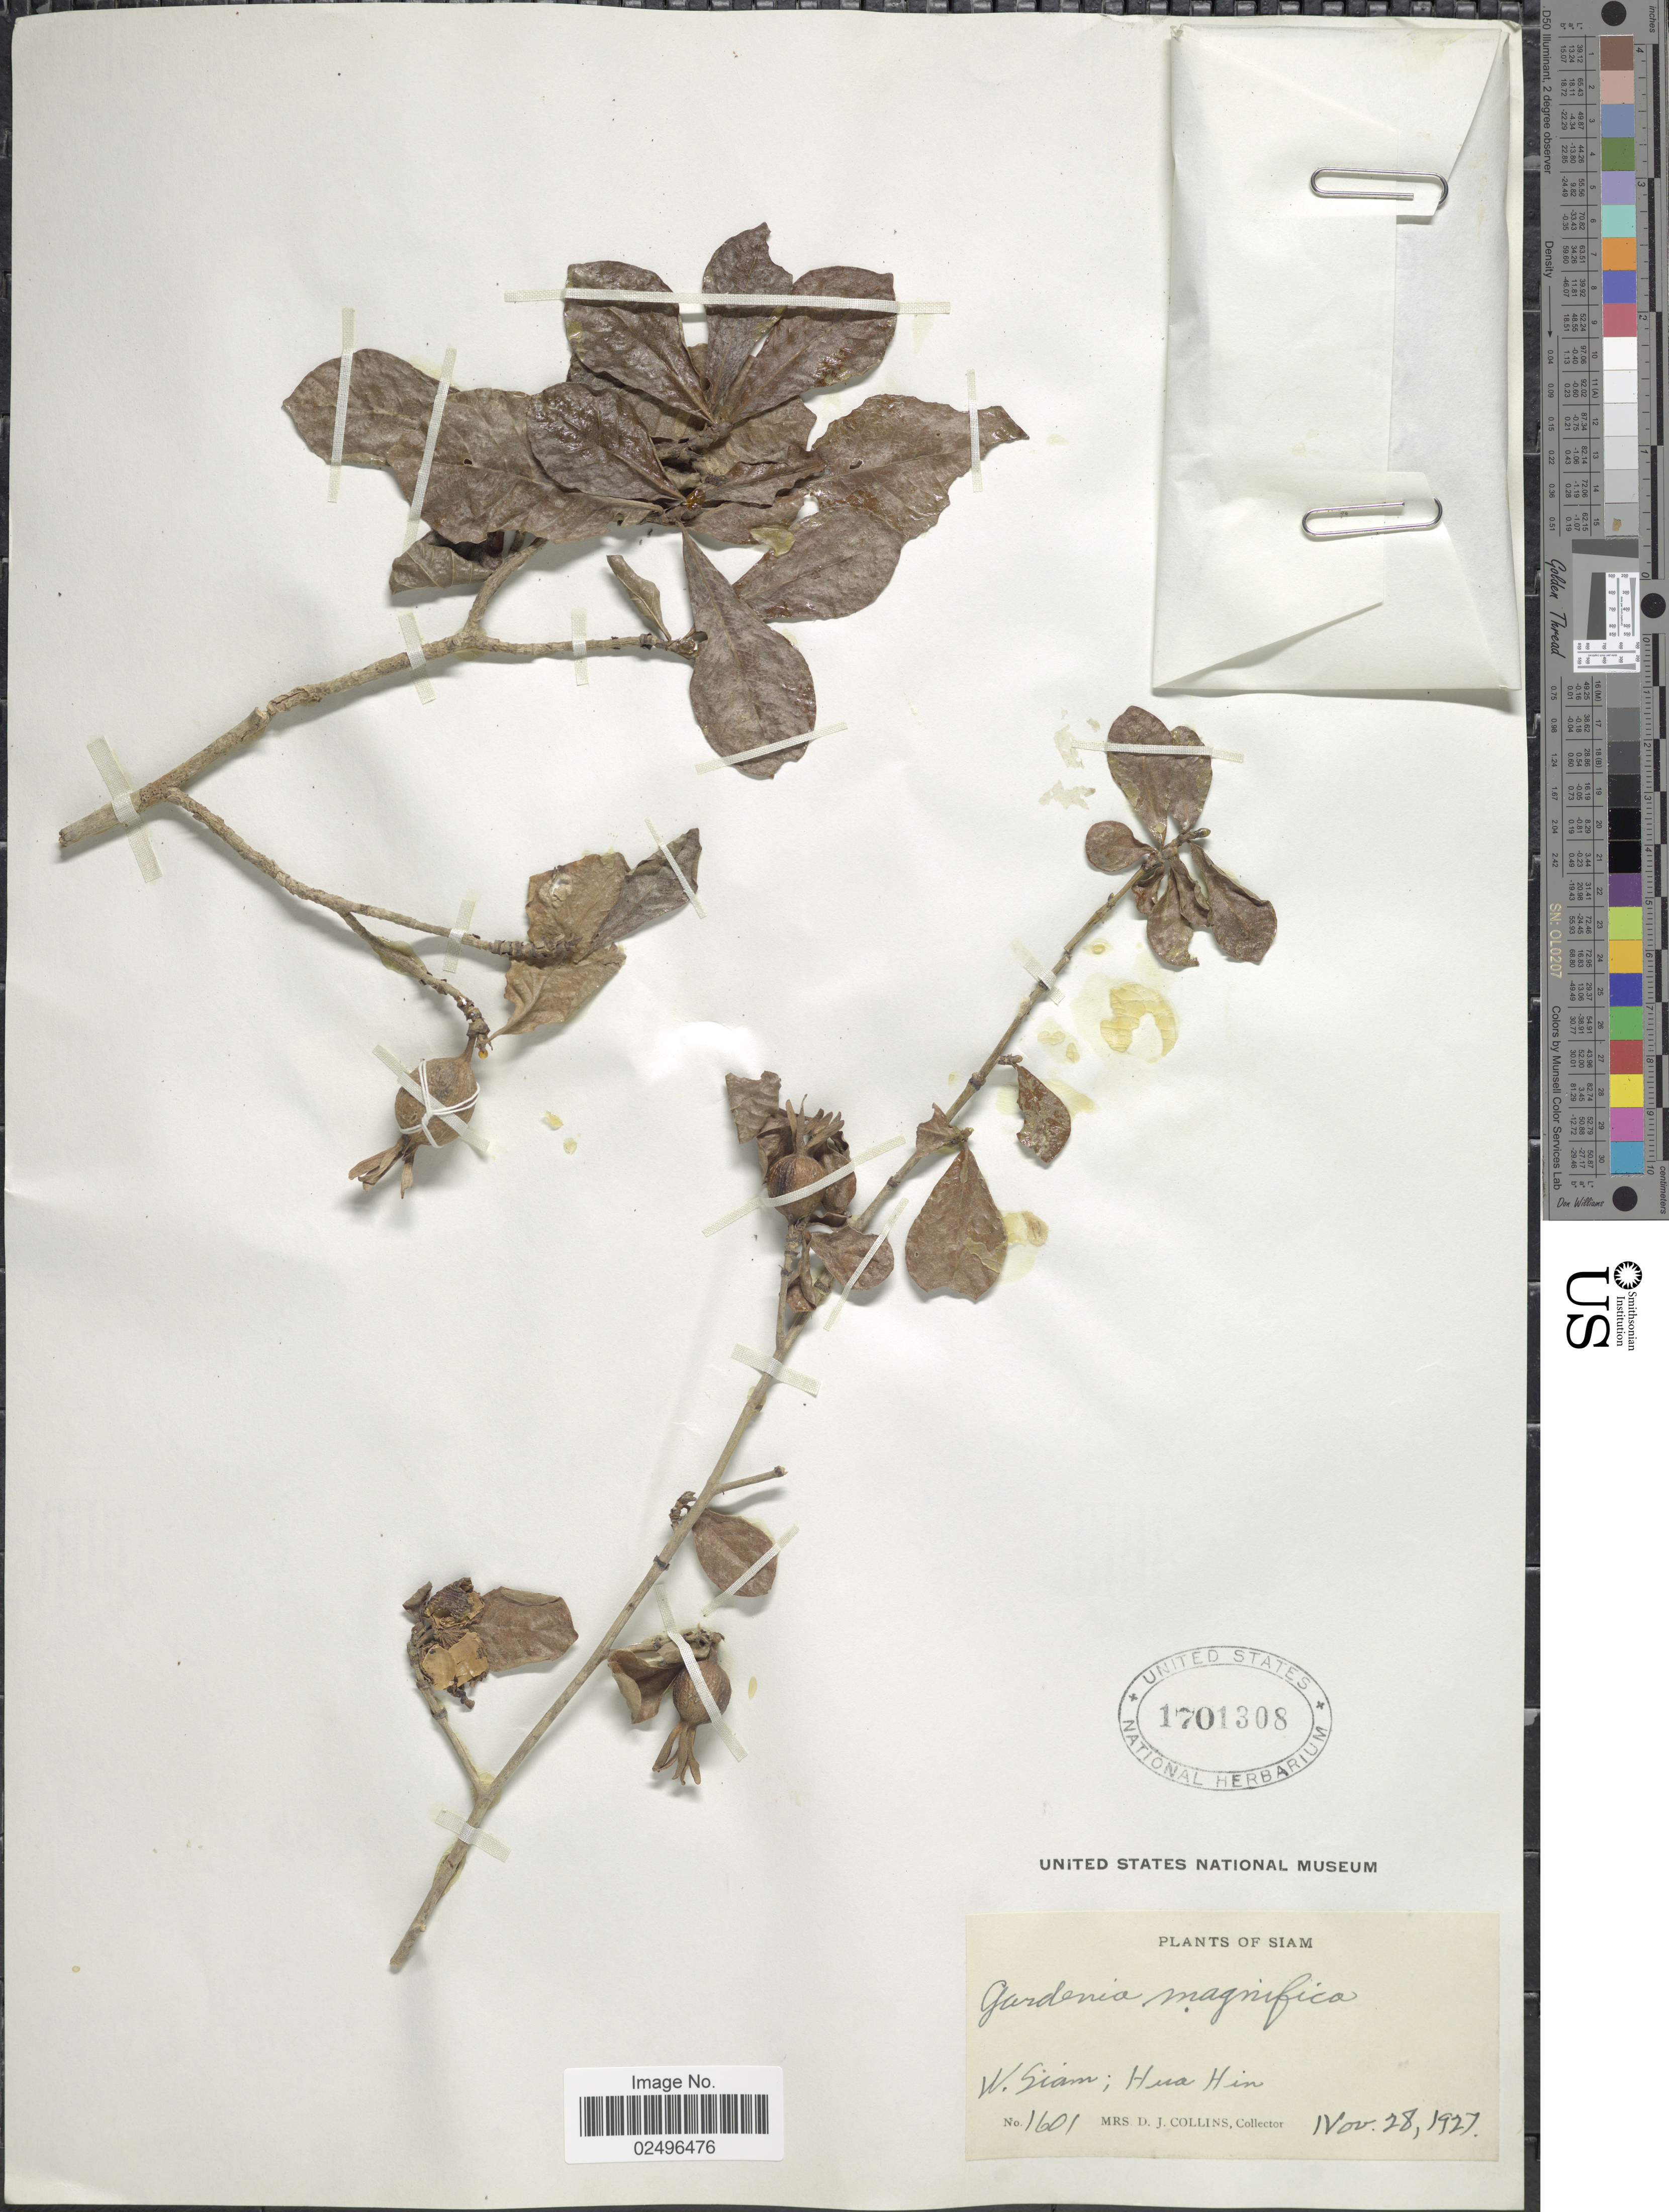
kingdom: Plantae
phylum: Tracheophyta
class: Magnoliopsida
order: Gentianales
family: Rubiaceae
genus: Gardenia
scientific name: Gardenia magnifica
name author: Geddes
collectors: Mrs. D. J. Collins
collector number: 1601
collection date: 1927-11-28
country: Thailand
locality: Siam, W. Siam, Hua Hin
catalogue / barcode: US 1701308